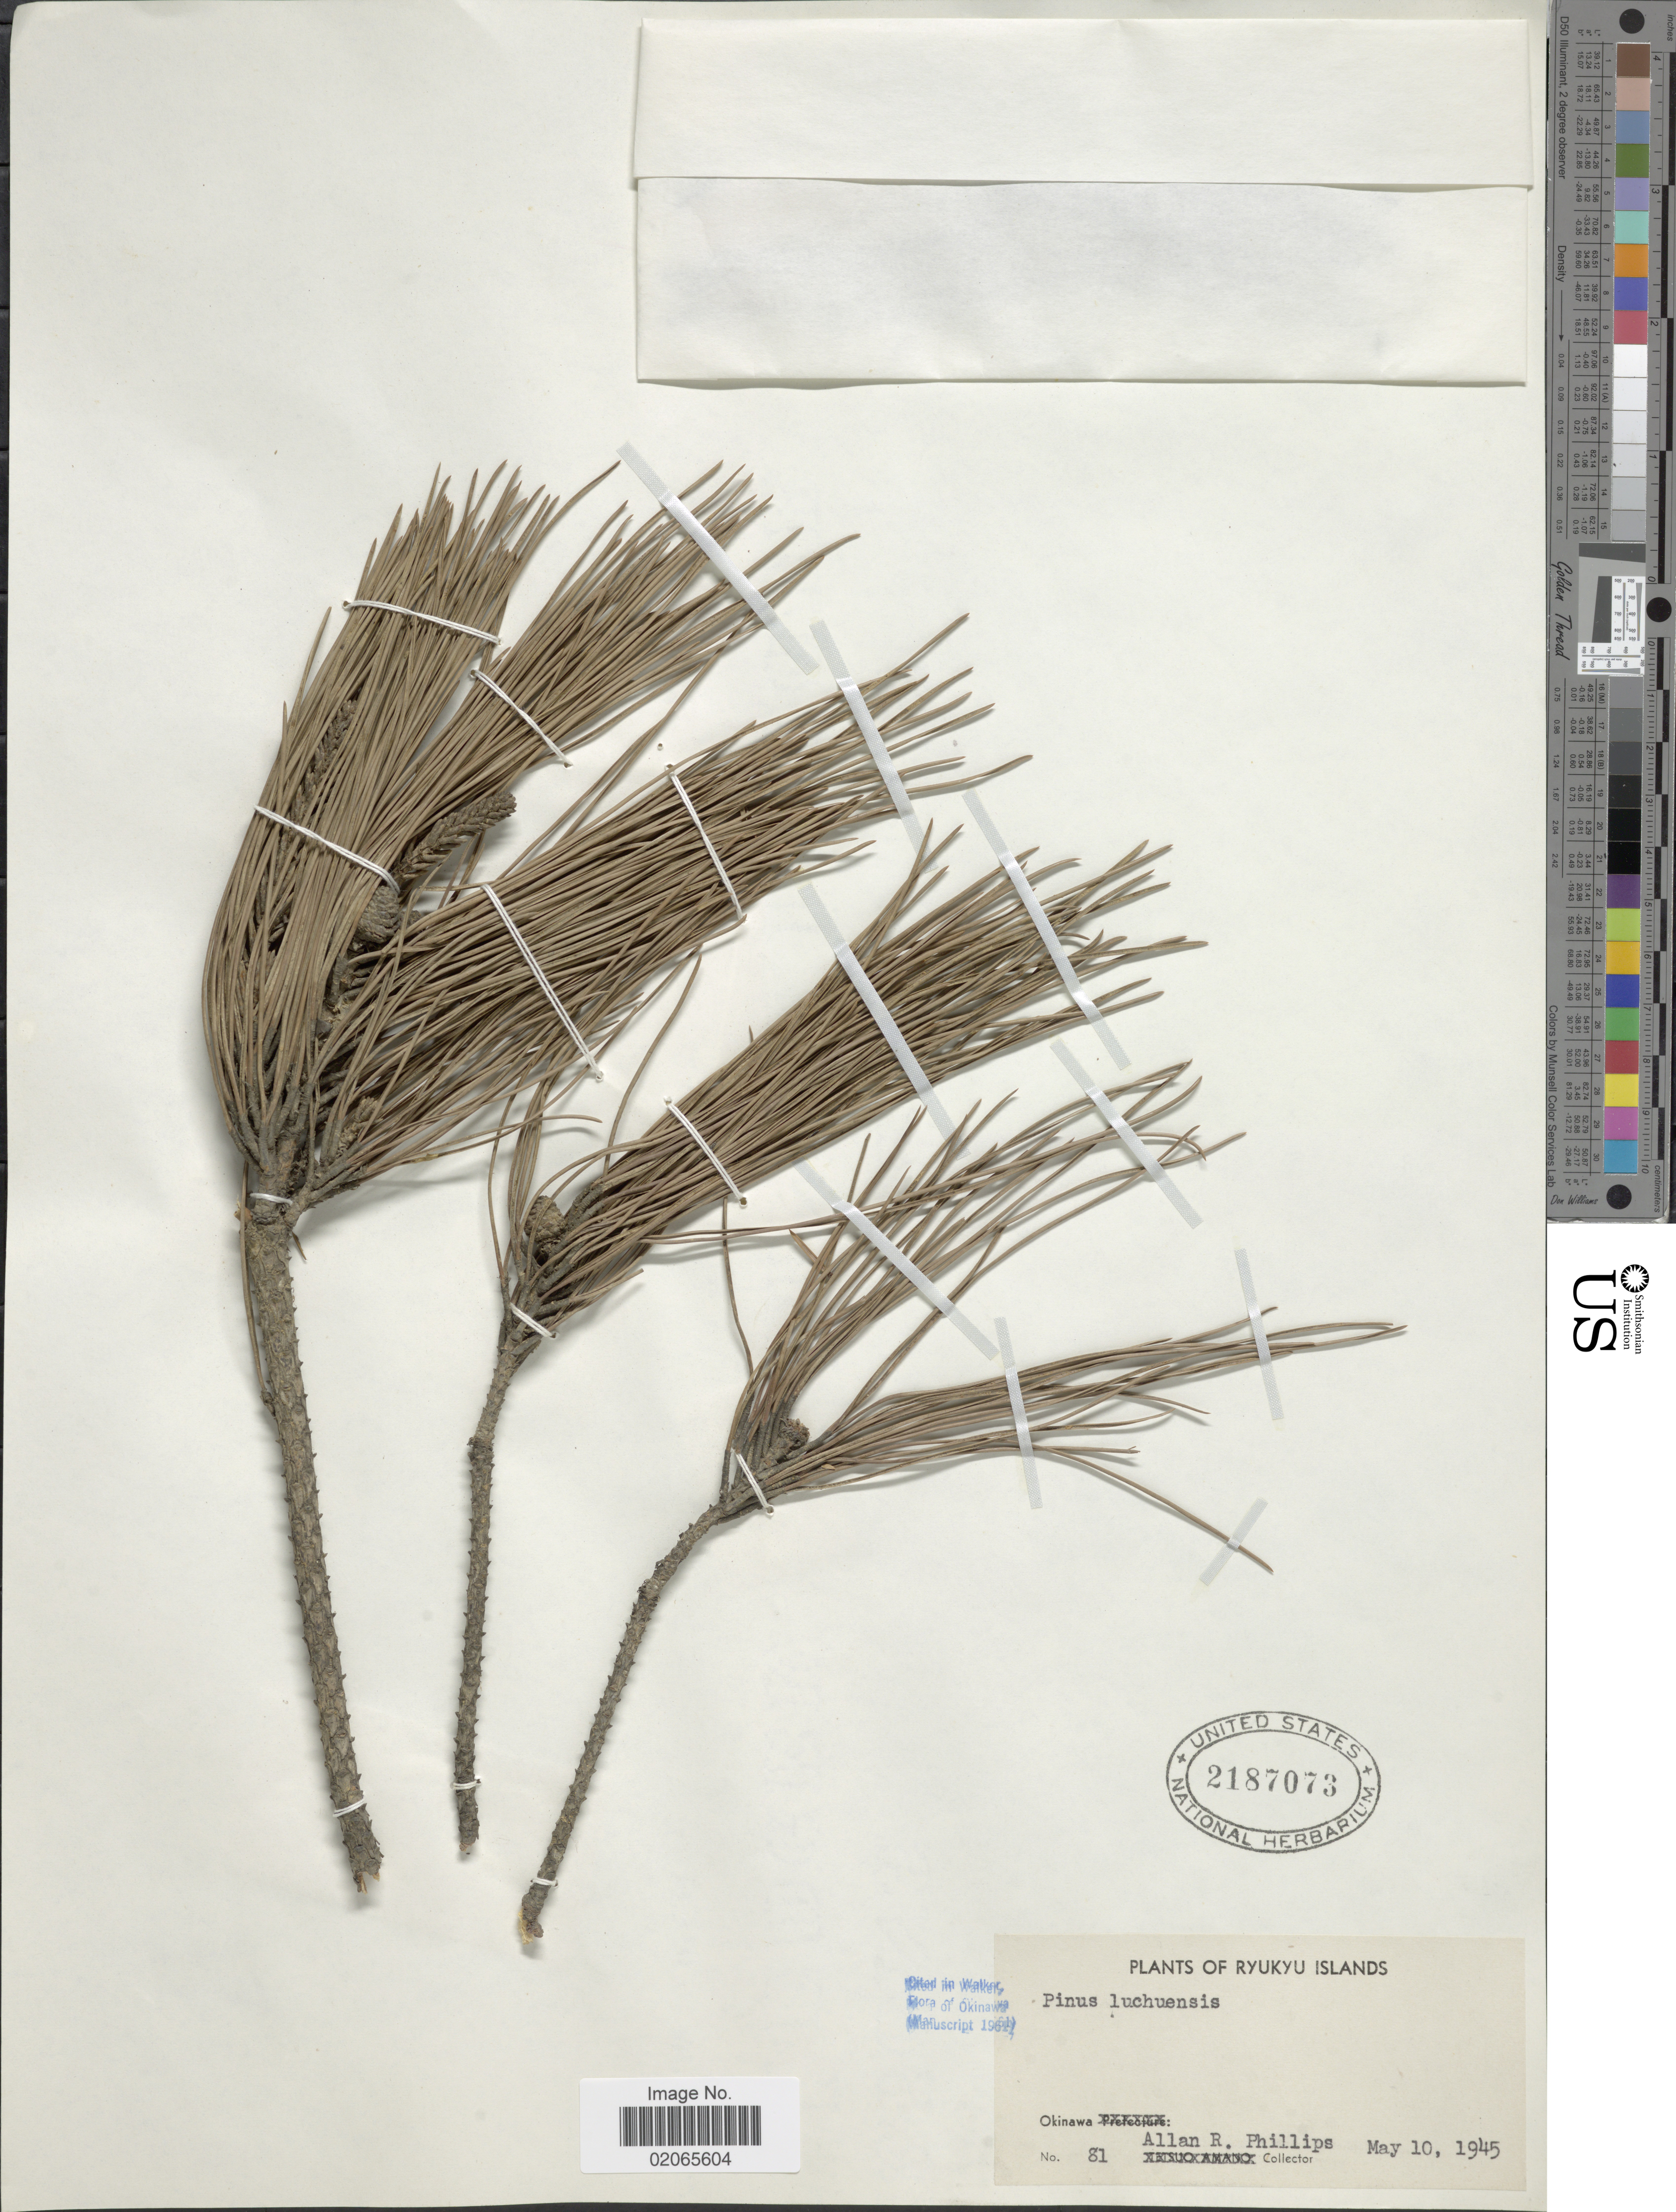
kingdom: Plantae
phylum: Tracheophyta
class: Pinopsida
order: Pinales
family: Pinaceae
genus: Pinus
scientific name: Pinus luchuensis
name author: Mayr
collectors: A. R. Phillips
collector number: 81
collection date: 1945-05-10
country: Japan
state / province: Okinawa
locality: Ryukyu islands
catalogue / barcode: US 2187073